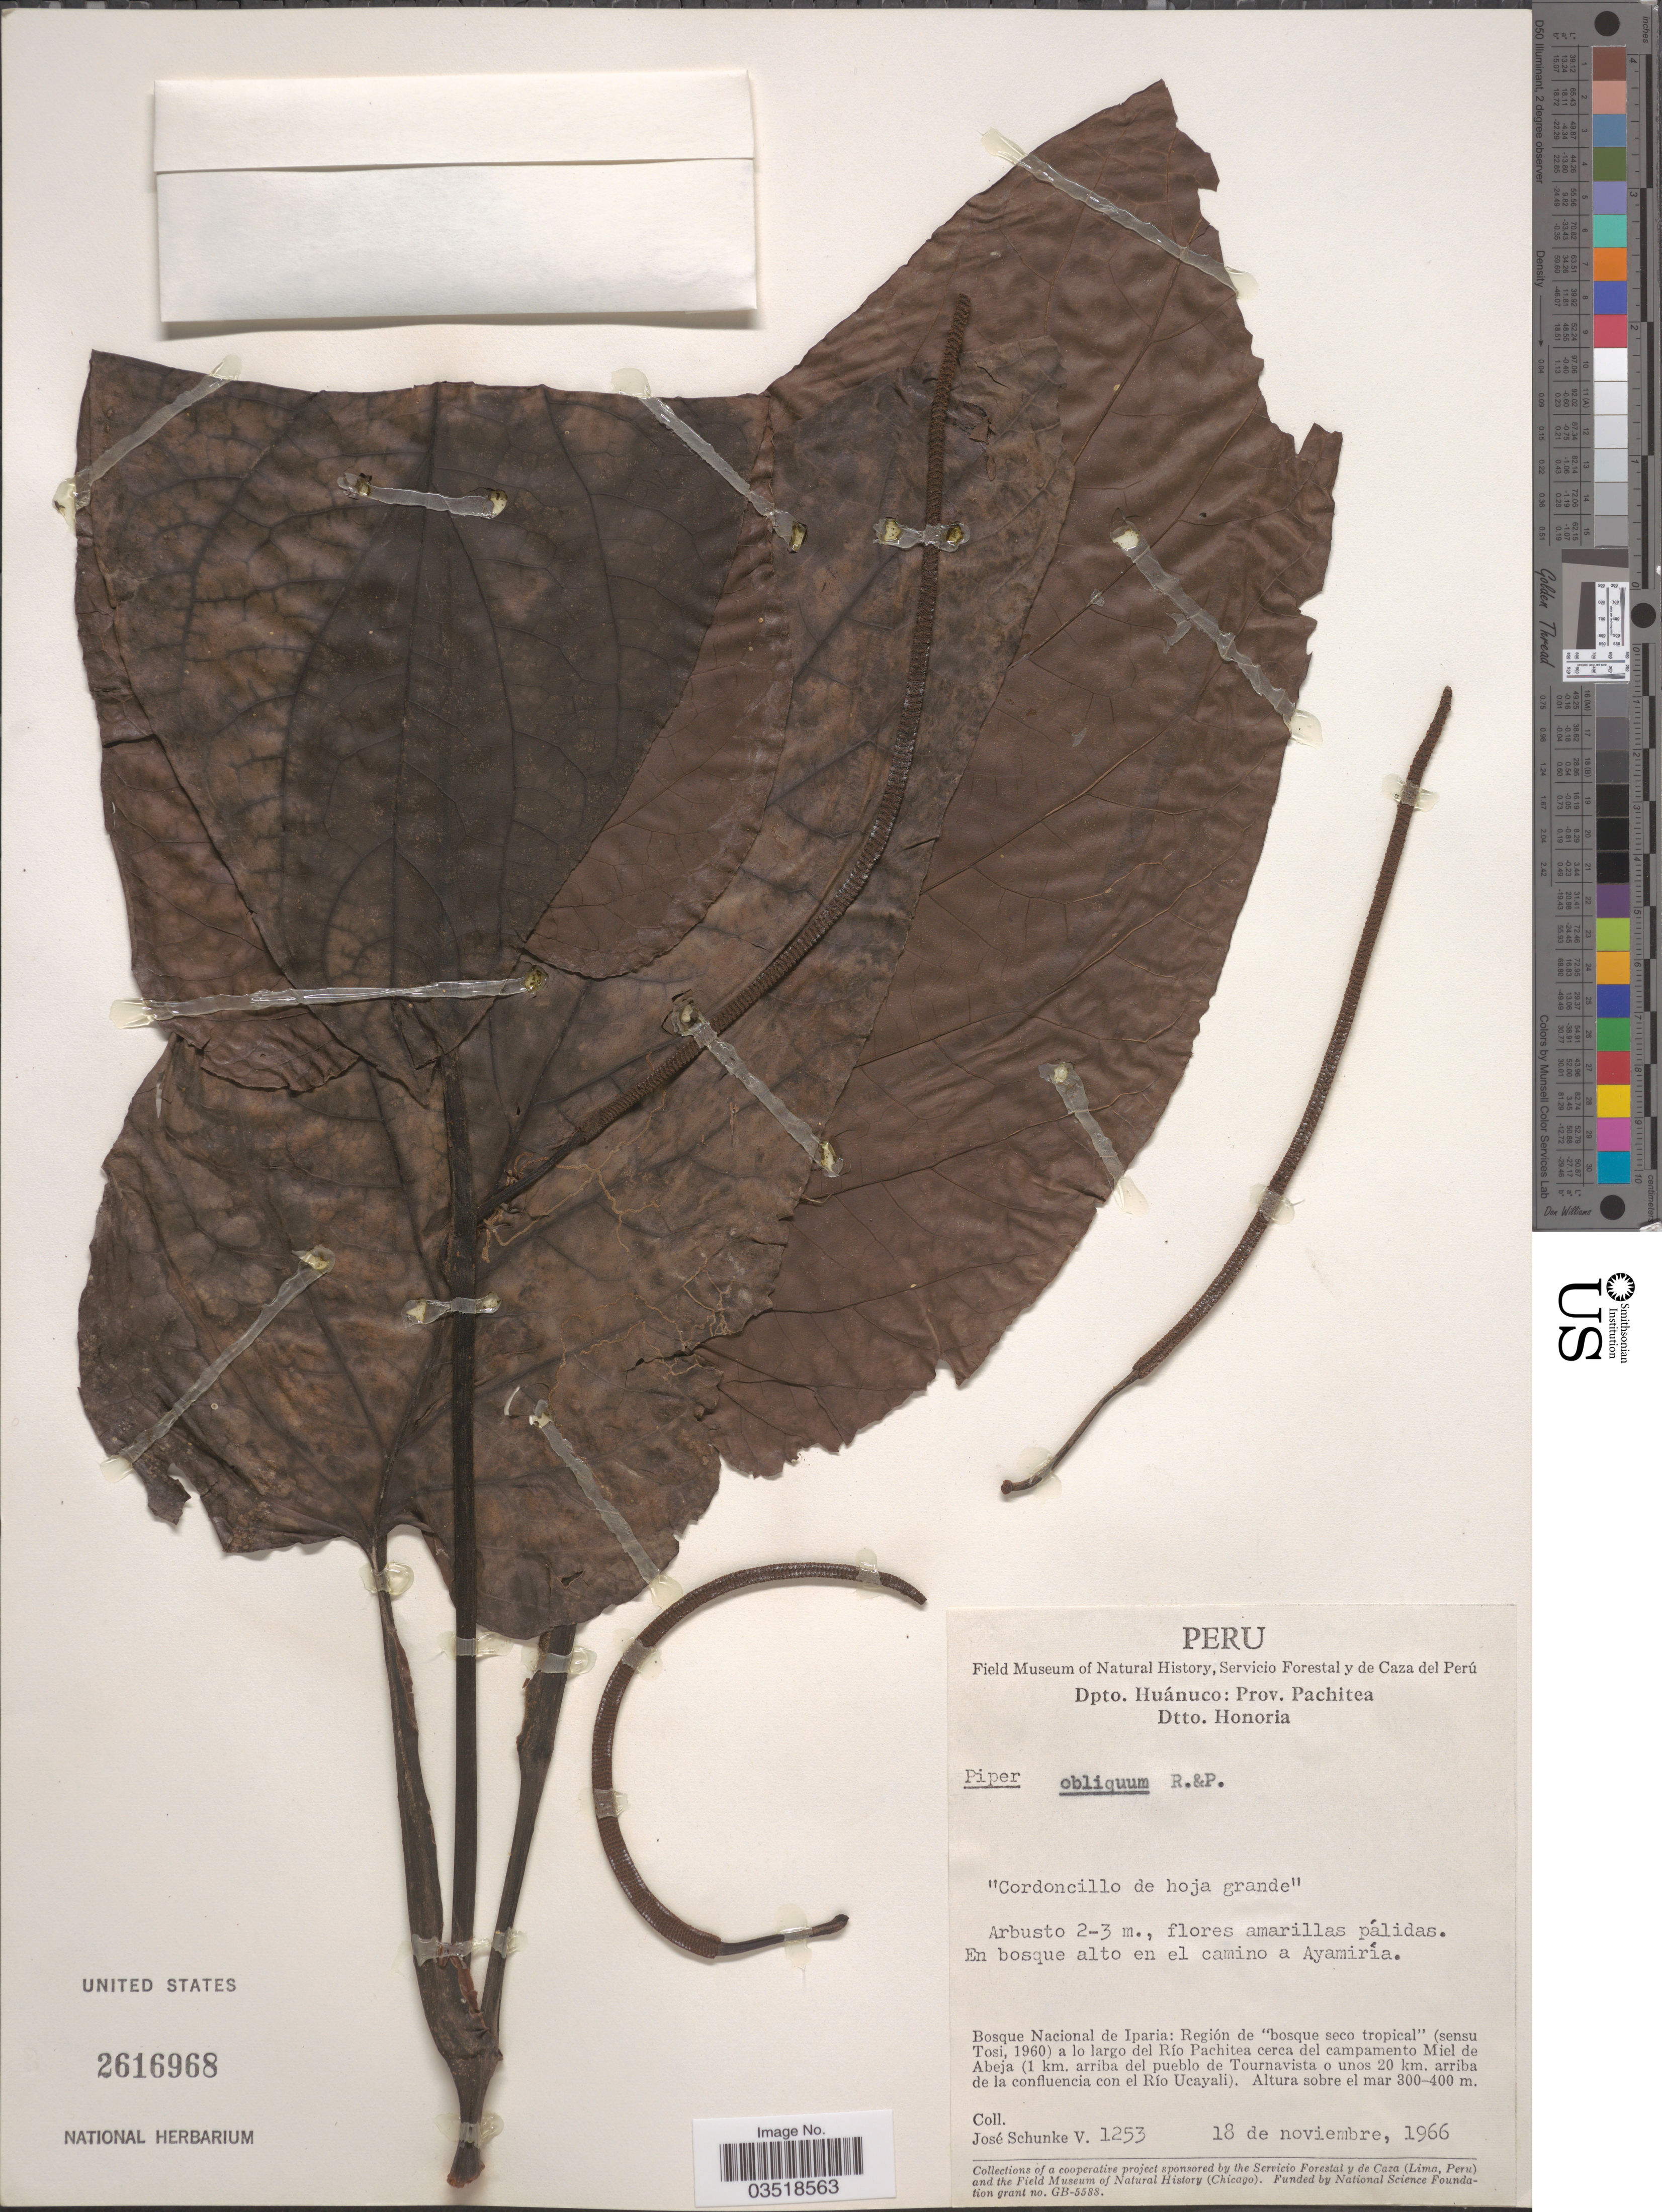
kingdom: Plantae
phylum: Tracheophyta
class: Magnoliopsida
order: Piperales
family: Piperaceae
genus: Piper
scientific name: Piper obliquum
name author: Ruiz & Pav.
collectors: J. Schunke Vigo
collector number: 1253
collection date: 1966-11-18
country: Peru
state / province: Huánuco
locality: Dpto. Huánuco: Prov. Pachitea. Dtto. Honoria. En bosque alto en el camino a Ayamiría. Bosque Nacional de Iparia: Región de "bosque seco tropical" (sensu Tosi, 1960) a lo largo del Río Pachitea cerca del campamento Miel de Abeja (1 km. arriba del pueblo de Tournavista o unos 20 km. arriba de la confluencia con el Río Ucayali).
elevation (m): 300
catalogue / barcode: US 2616968